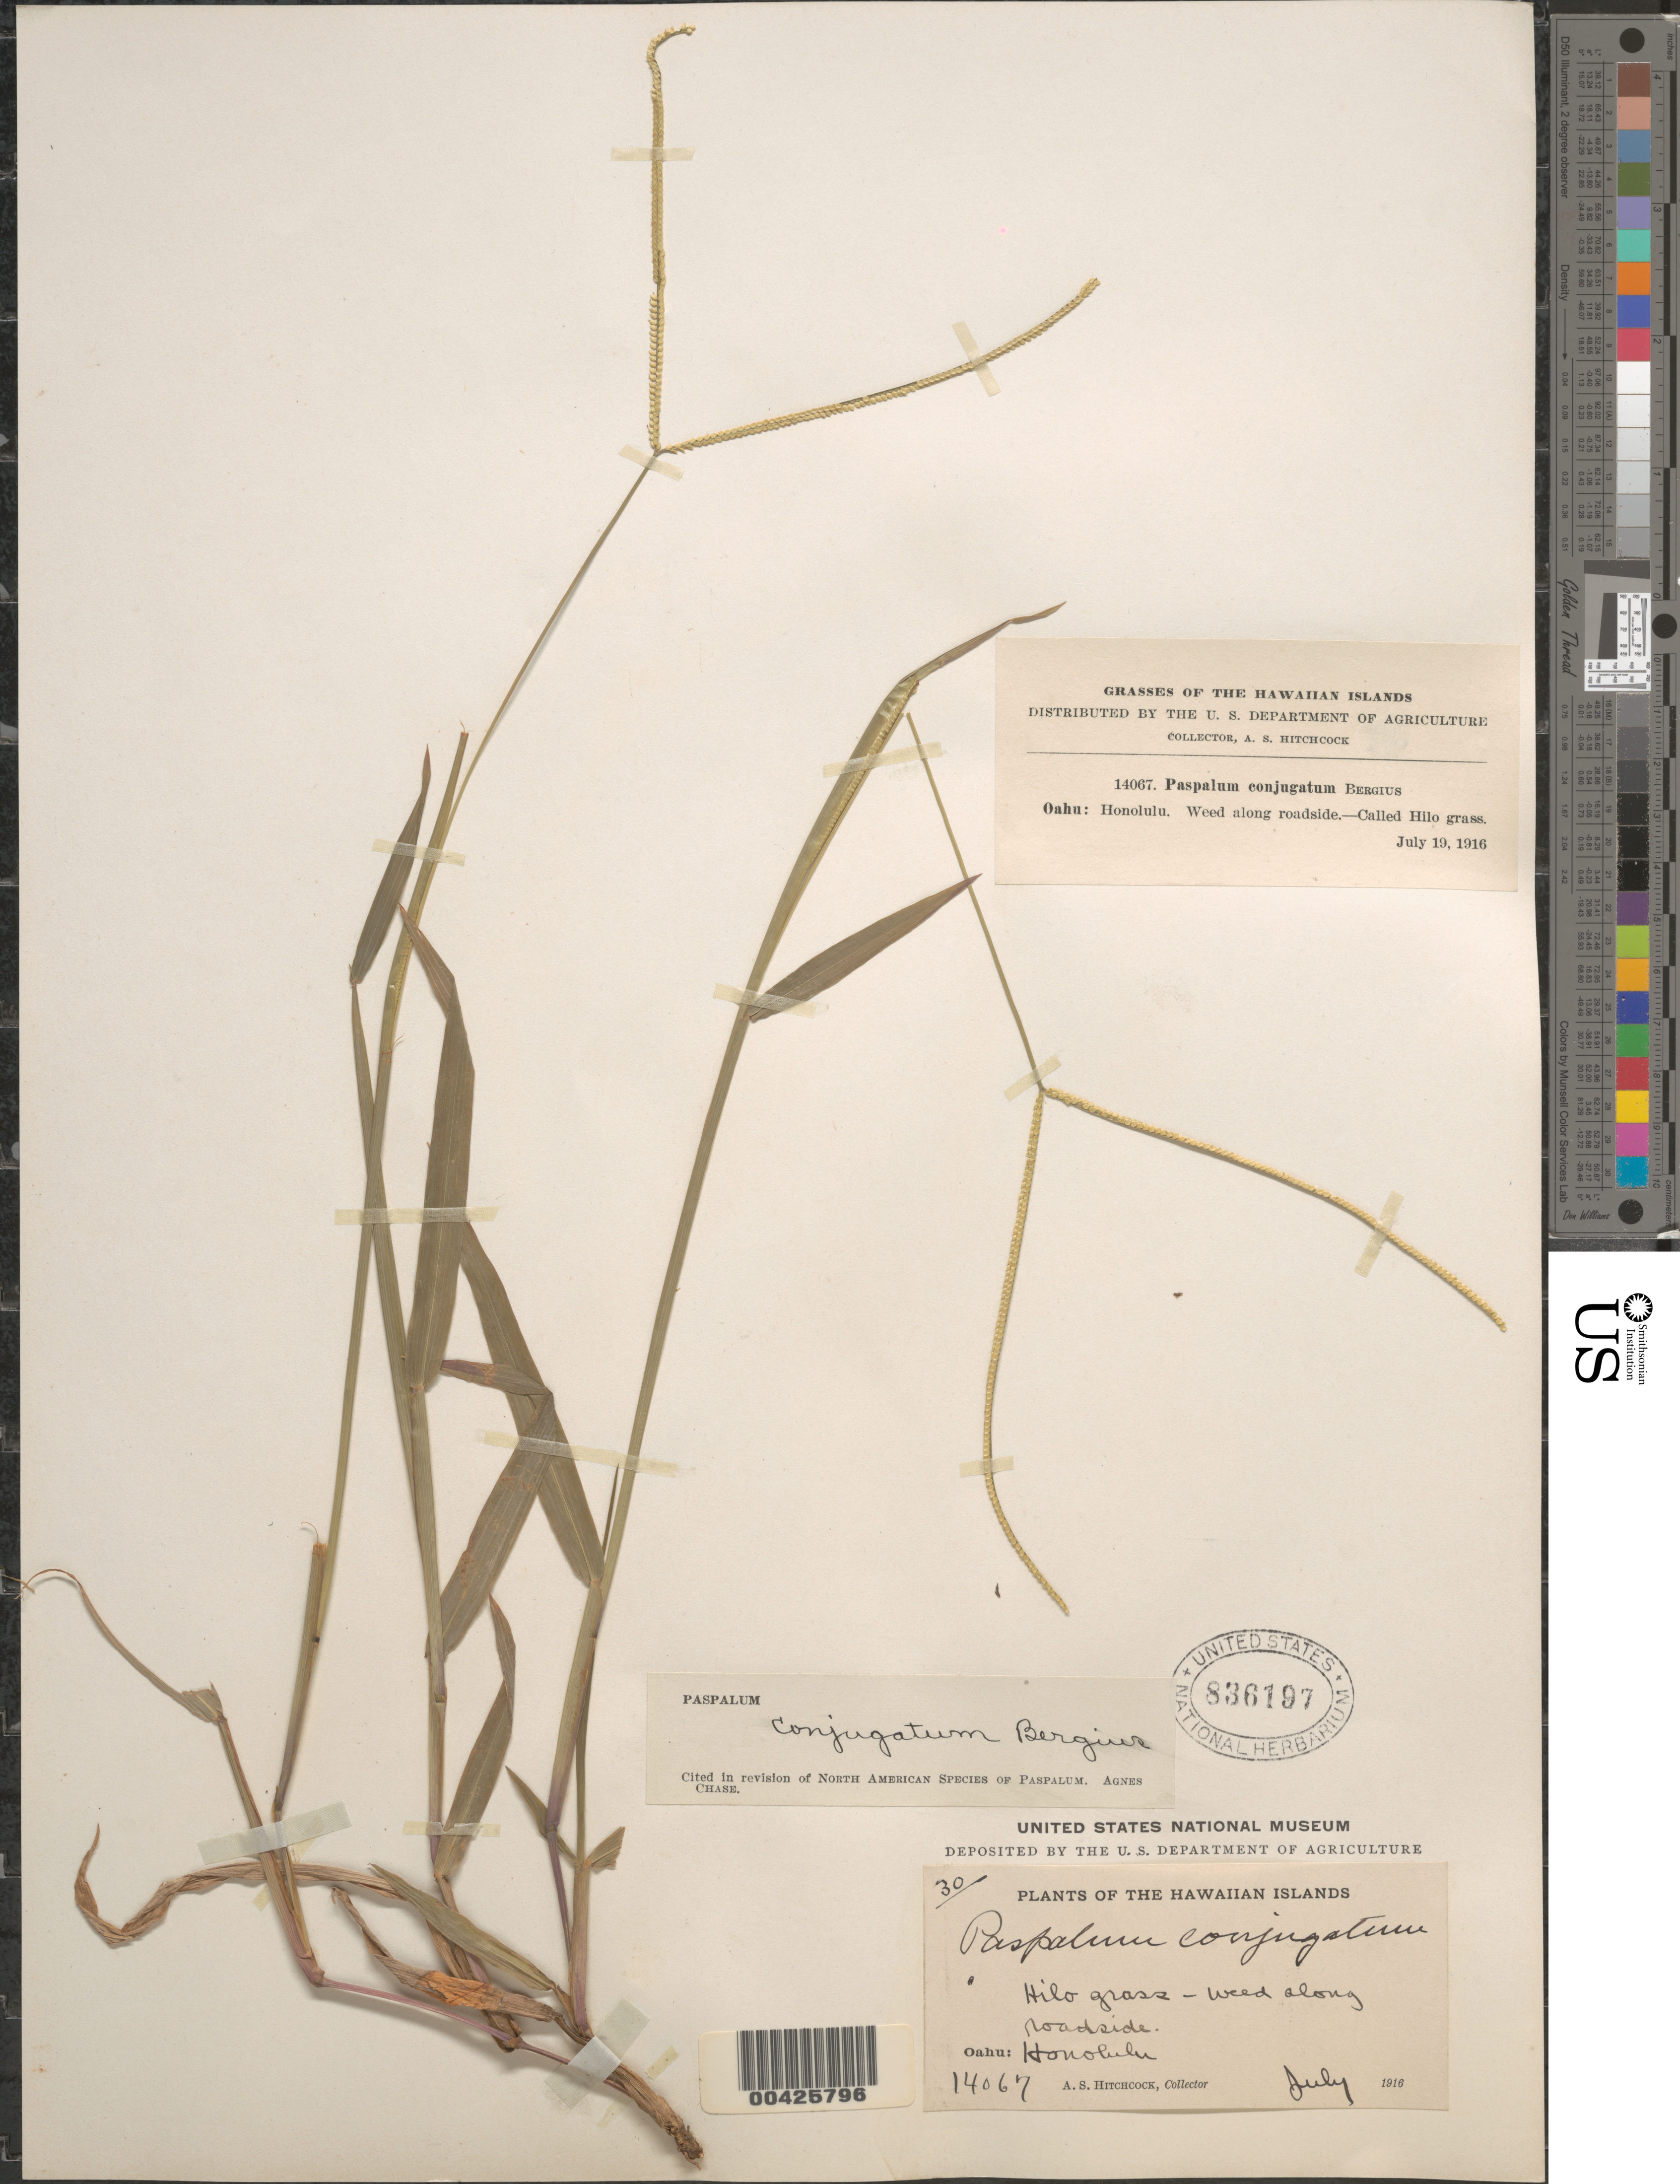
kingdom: Plantae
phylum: Tracheophyta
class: Liliopsida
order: Poales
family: Poaceae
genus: Paspalum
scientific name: Paspalum conjugatum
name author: P.J. Bergius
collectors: A. S. Hitchcock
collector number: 14067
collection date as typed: Jul 1916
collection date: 1916-07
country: United States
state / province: Hawaii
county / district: Honolulu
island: Oahu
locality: Honolulu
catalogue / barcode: US 836197